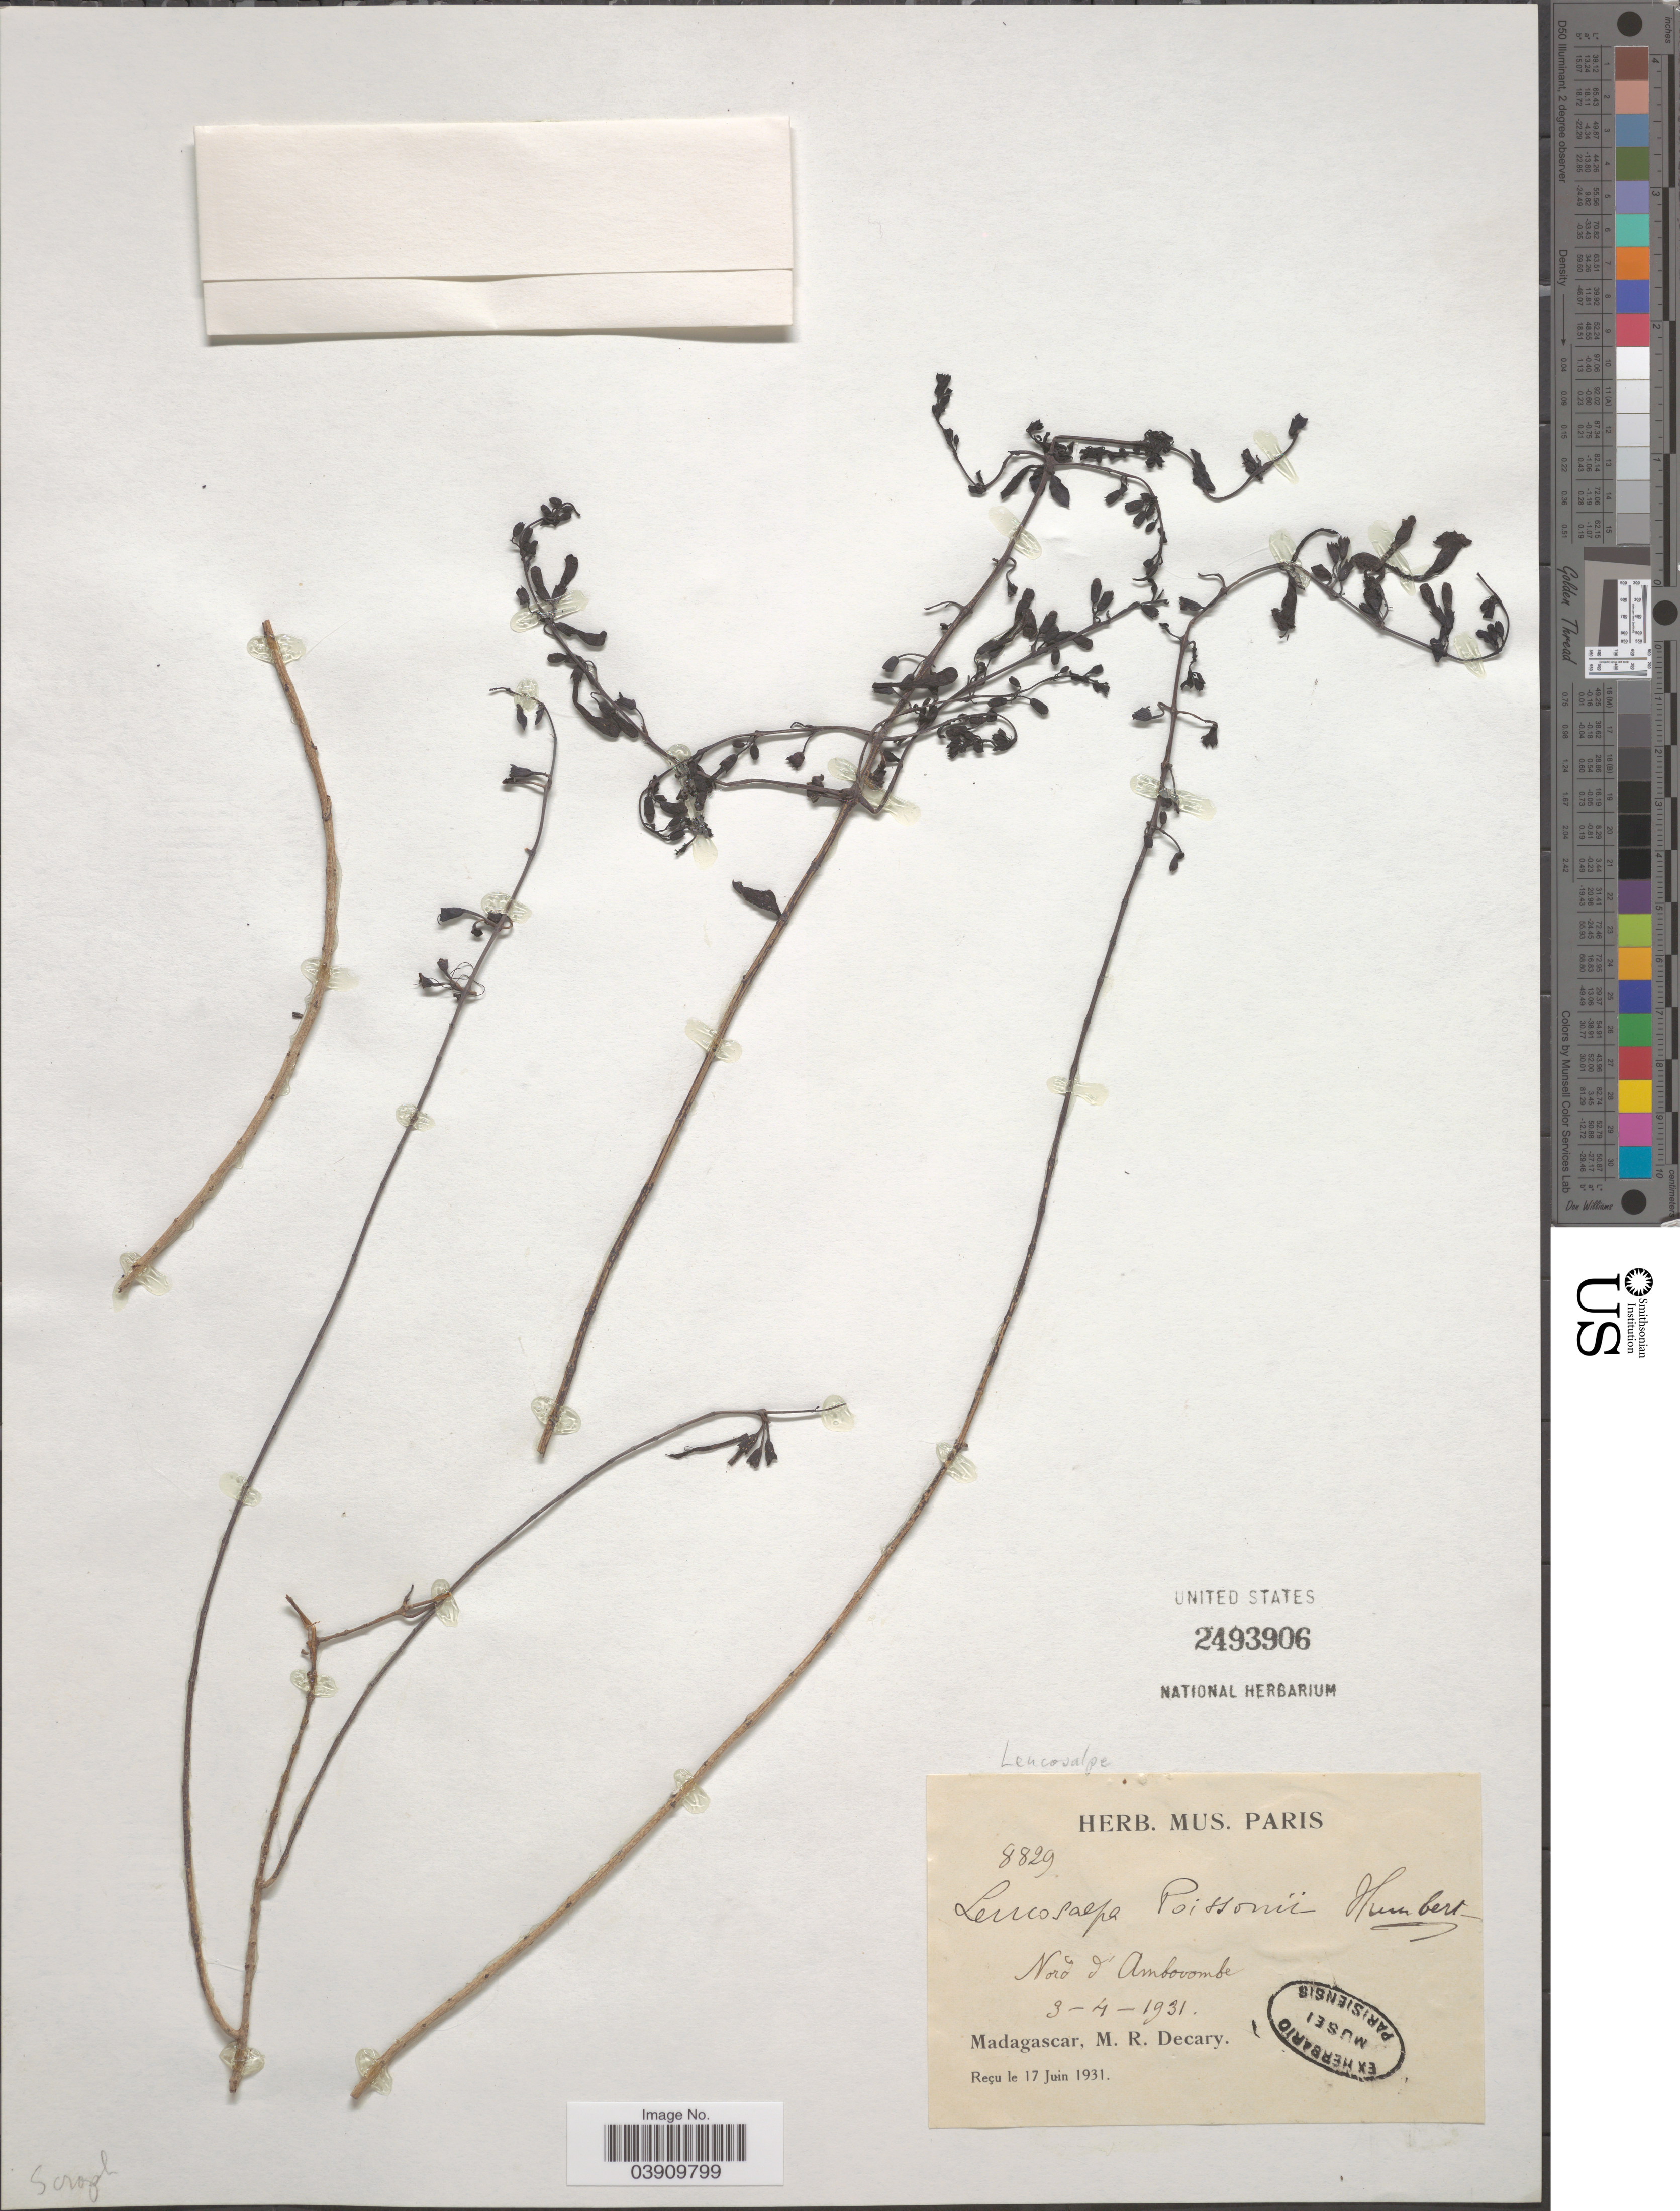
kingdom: Plantae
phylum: Tracheophyta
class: Magnoliopsida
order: Lamiales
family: Orobanchaceae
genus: Leucosalpa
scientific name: Leucosalpa poissonii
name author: Bonati & Humbert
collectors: R. Decary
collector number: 8829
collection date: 1931-04-03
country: Madagascar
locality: Nord d Ambovombe.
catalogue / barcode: US 2493906